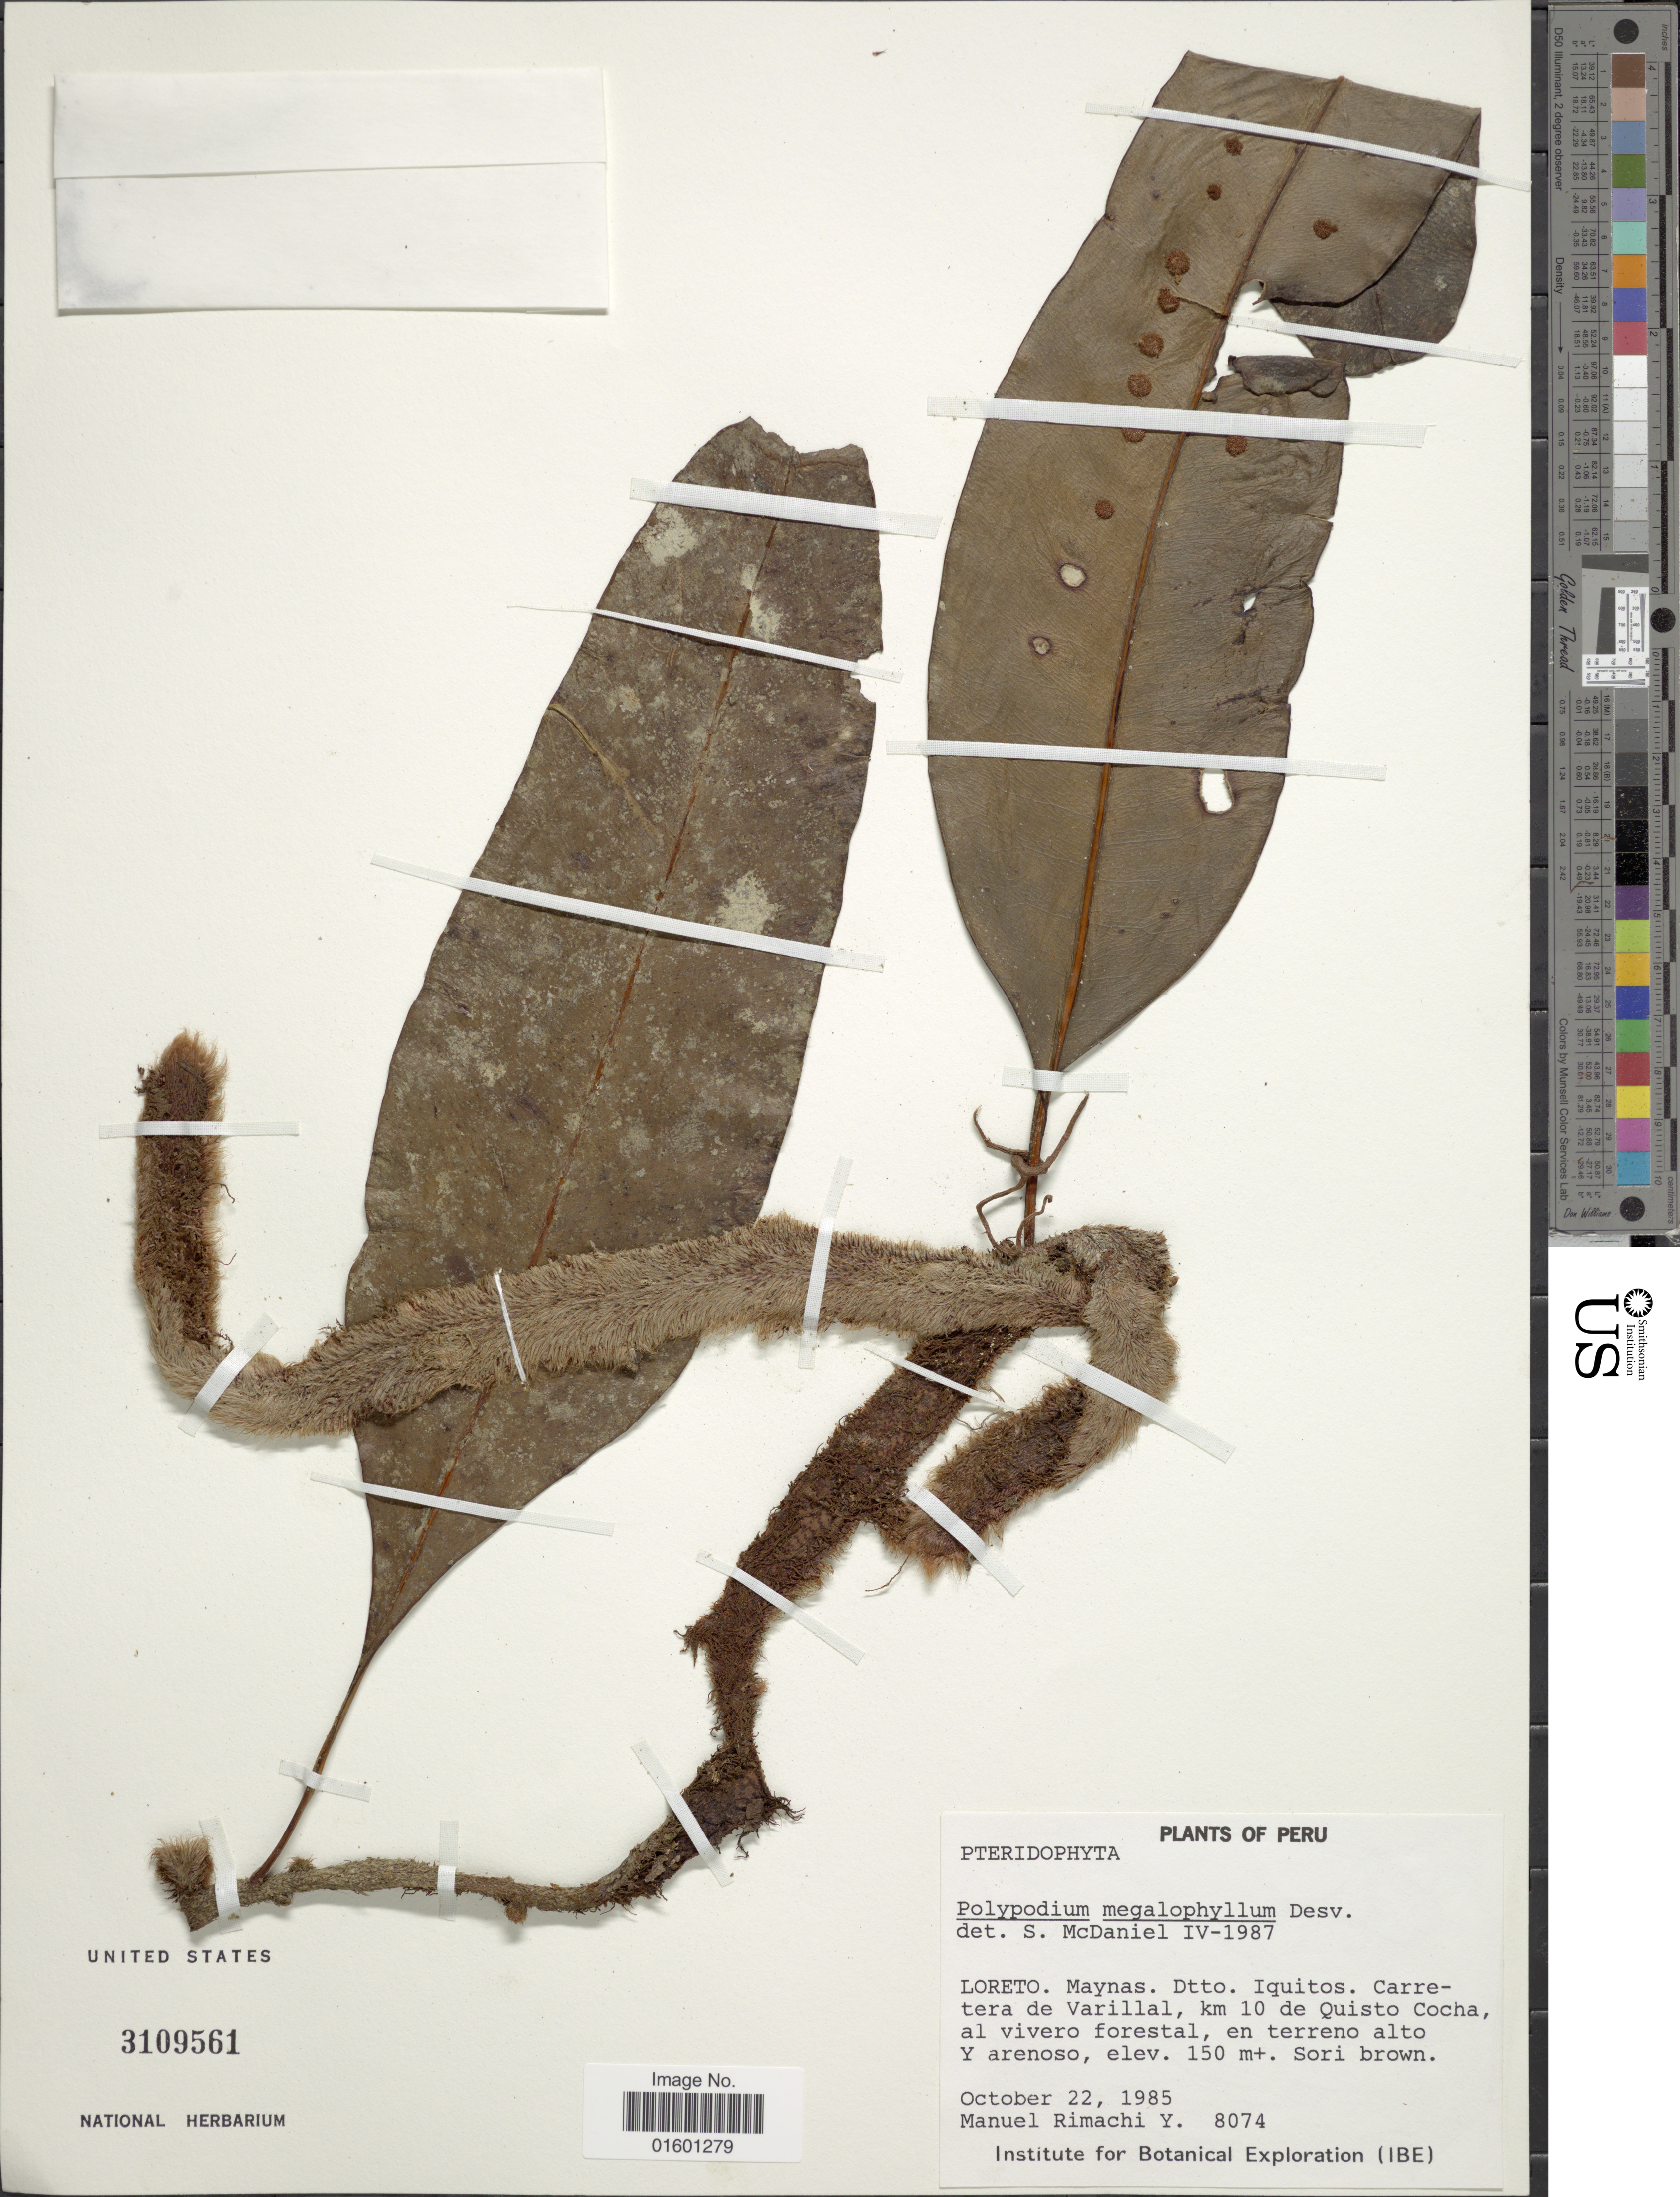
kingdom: Plantae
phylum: Tracheophyta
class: Polypodiopsida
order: Polypodiales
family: Polypodiaceae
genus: Microgramma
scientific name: Microgramma megalophylla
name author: (Desv.) de la Sota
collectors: M. Rimachi Y.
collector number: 8074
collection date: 1985-10-22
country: Peru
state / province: Loreto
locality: Maynas. Dtto. Iquitos. Carretera de Varillal, km 10 de Quisto Cocha, al vivero forestal, en terreno alto y arenoso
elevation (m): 150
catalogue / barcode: US 3109561